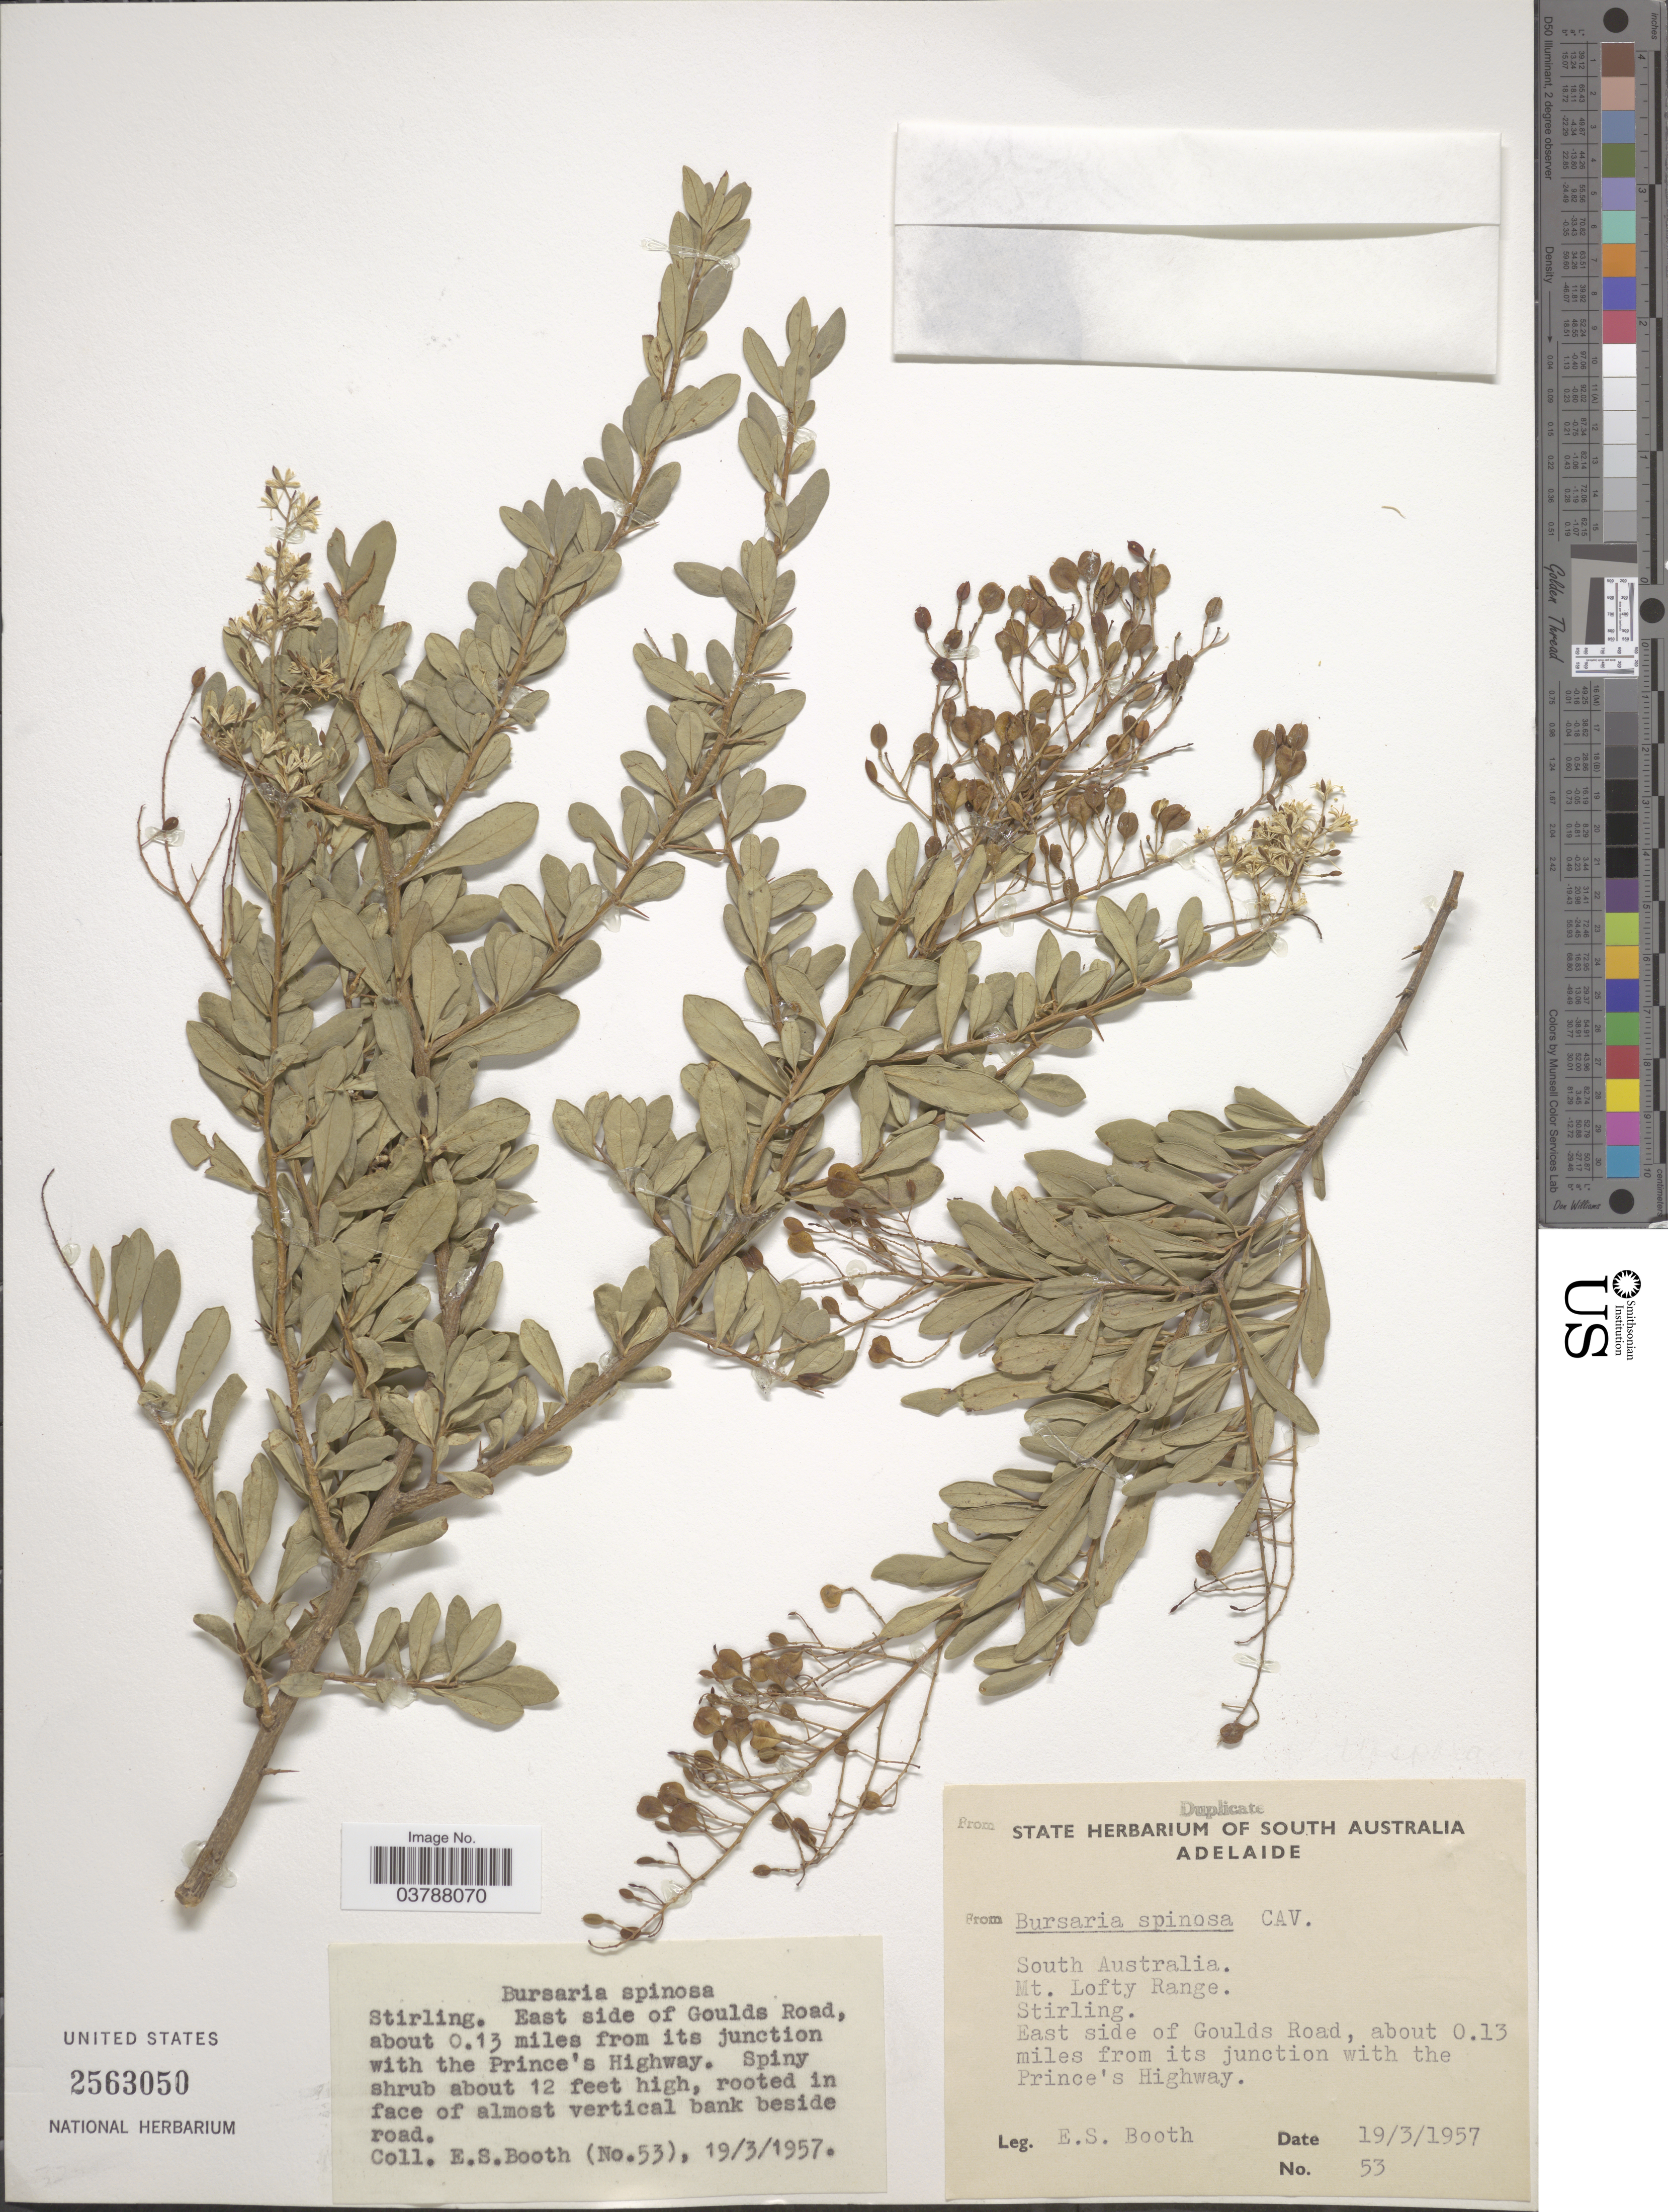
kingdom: Plantae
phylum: Tracheophyta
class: Magnoliopsida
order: Apiales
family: Pittosporaceae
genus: Bursaria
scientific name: Bursaria spinosa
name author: Cav.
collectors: E. Booth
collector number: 53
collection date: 1957-03-19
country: Australia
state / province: South Australia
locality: Mt. Lofty Range. Stirling. East side of Goulds Road, about 0.13 miles from its junction with the Prince's Highway.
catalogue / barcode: US 2563050